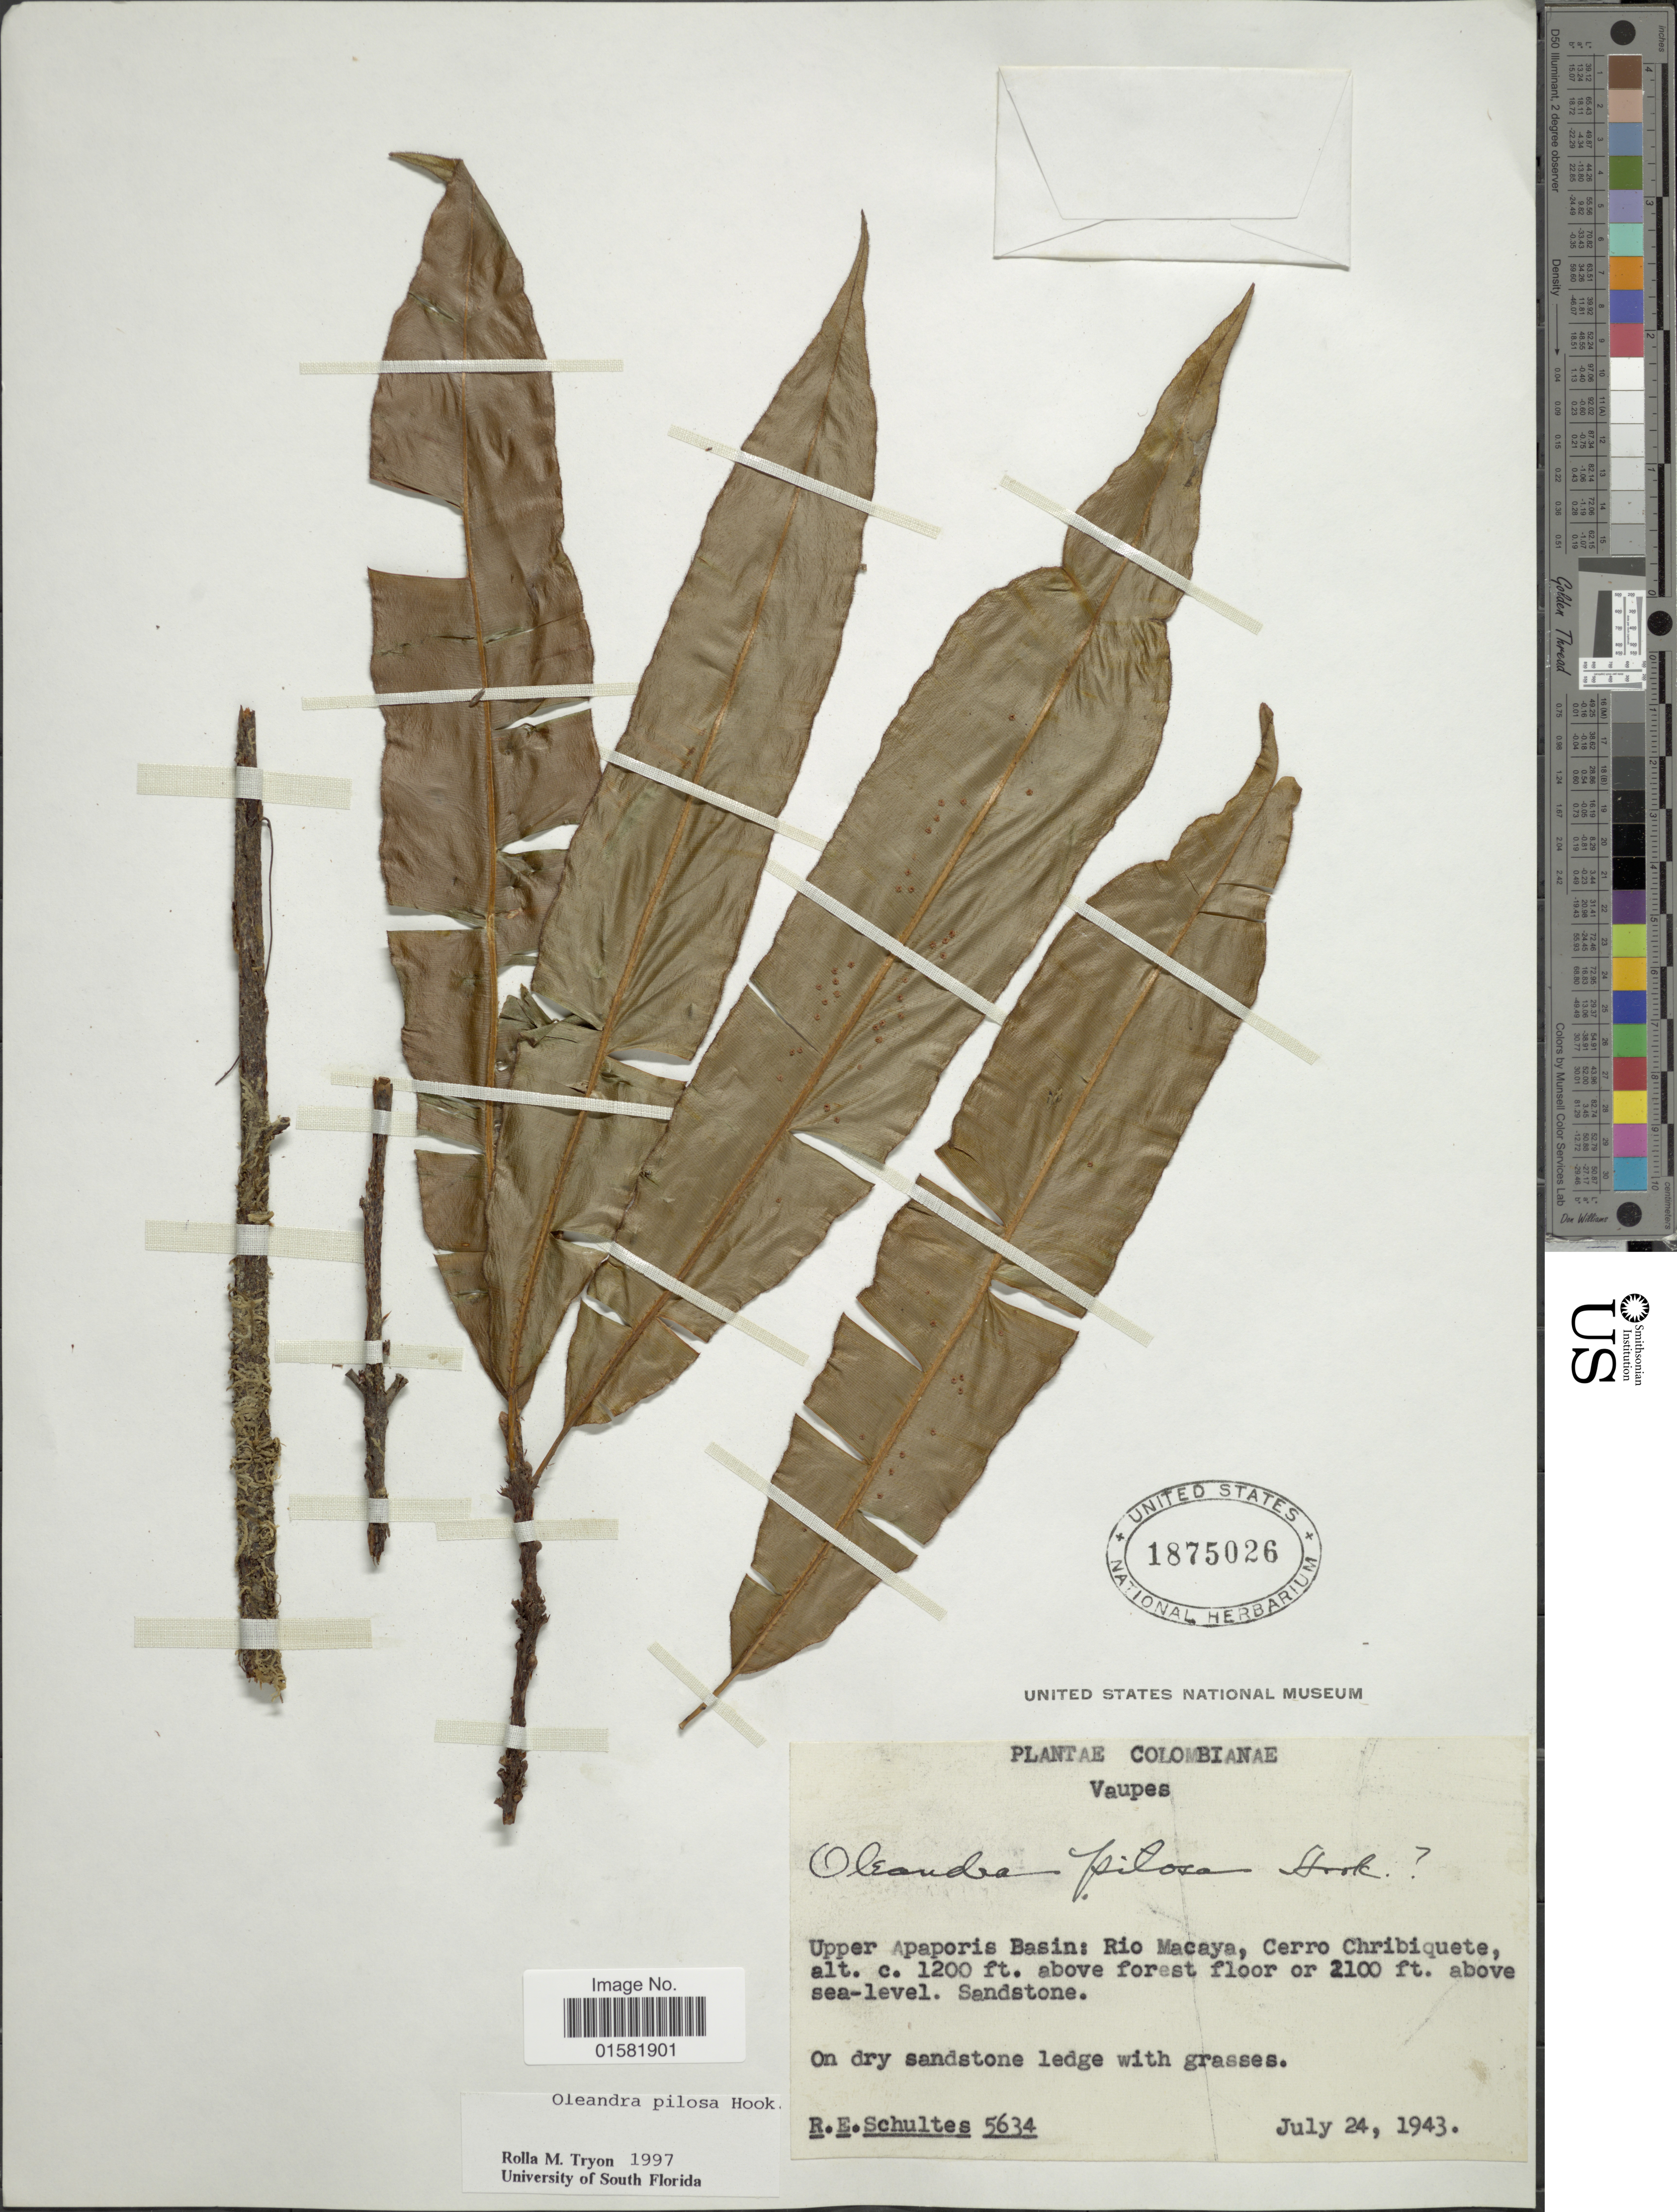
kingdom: Plantae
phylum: Tracheophyta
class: Polypodiopsida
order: Polypodiales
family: Oleandraceae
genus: Oleandra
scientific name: Oleandra pilosa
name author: Hook.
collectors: R. E. Schultes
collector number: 5634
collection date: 1943-07-24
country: Colombia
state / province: Vaupés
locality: Colombianae, Vaupes, upper Apaporis Basin: Rio Macaya, Cerro Chribiquete, above forest floor above sea-level. Sandstone.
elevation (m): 366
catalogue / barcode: US 1875026